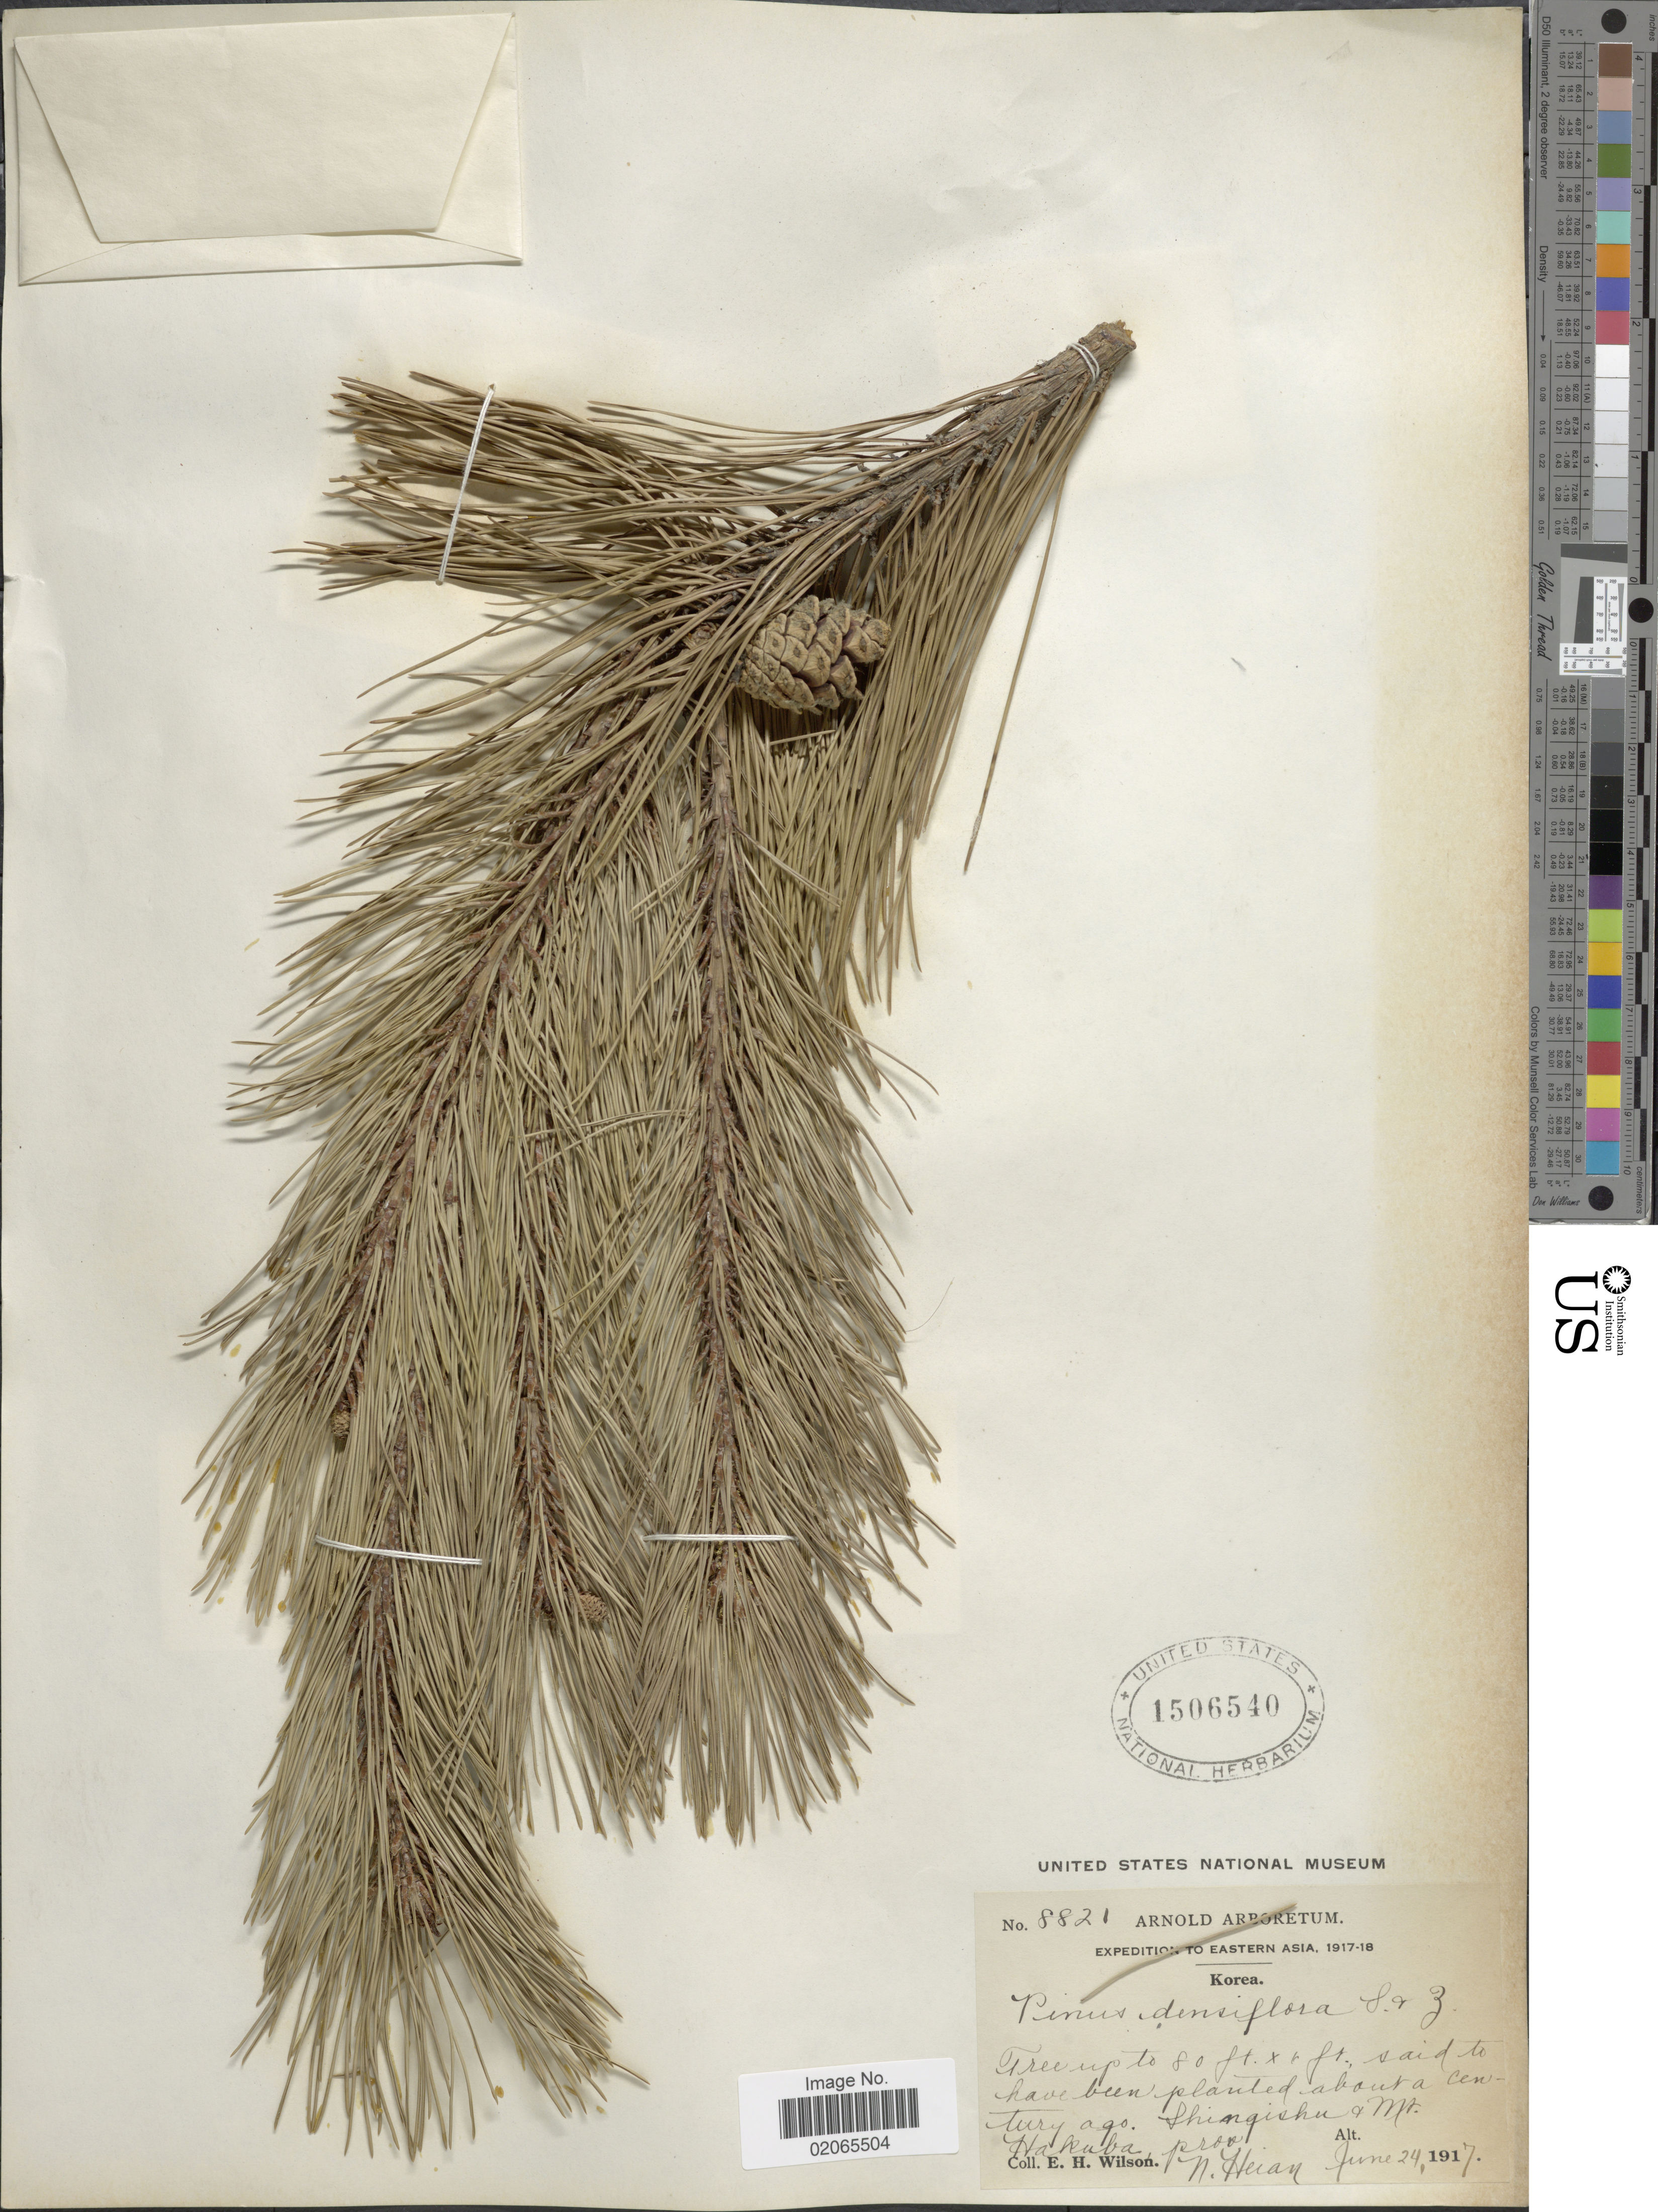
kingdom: Plantae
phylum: Tracheophyta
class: Pinopsida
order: Pinales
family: Pinaceae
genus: Pinus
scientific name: Pinus densiflora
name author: Siebold & Zucc.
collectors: E. Wilson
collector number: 8821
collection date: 1917-06-24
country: North Korea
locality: Eastern Asia, Shingishu & Mt. Hakuba, prov. N. Heian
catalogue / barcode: US 1506540